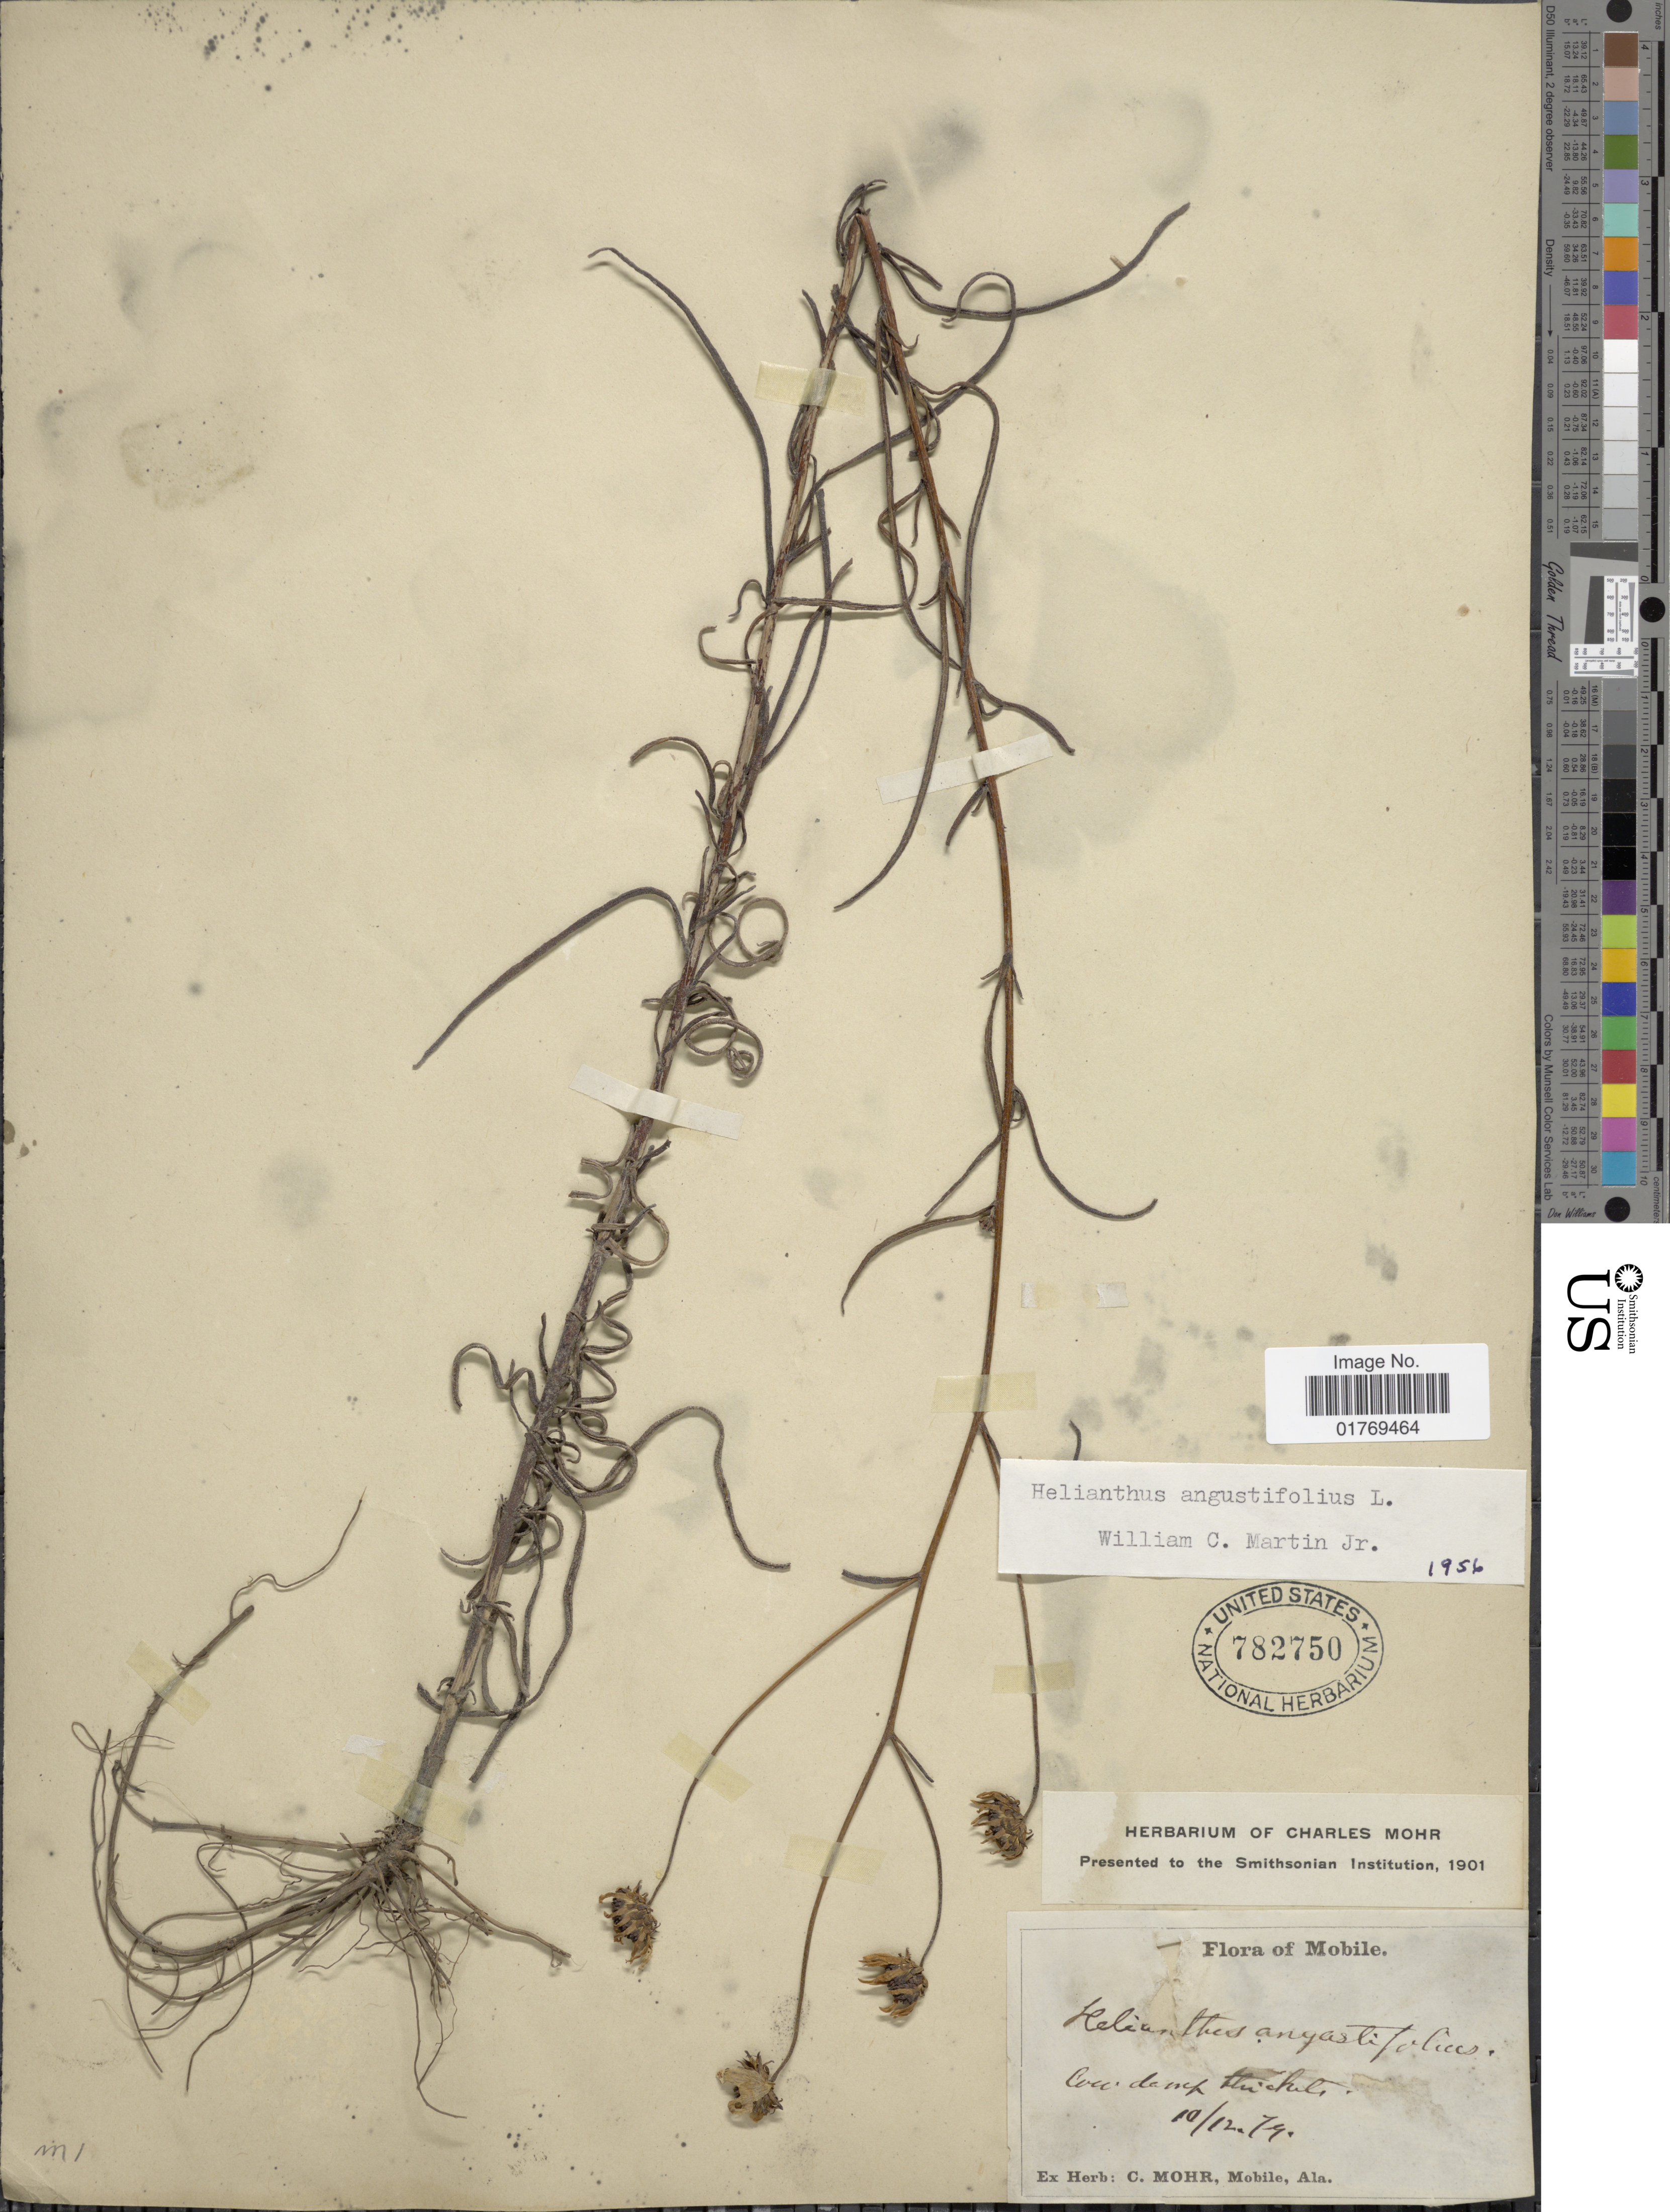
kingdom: Plantae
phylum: Tracheophyta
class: Magnoliopsida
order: Asterales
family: Asteraceae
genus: Helianthus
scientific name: Helianthus angustifolius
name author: L.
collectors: ex herb. C. Mohr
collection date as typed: Transcribed d/m/y: 12/10/79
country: United States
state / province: Alabama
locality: Mobile.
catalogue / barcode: US 782750